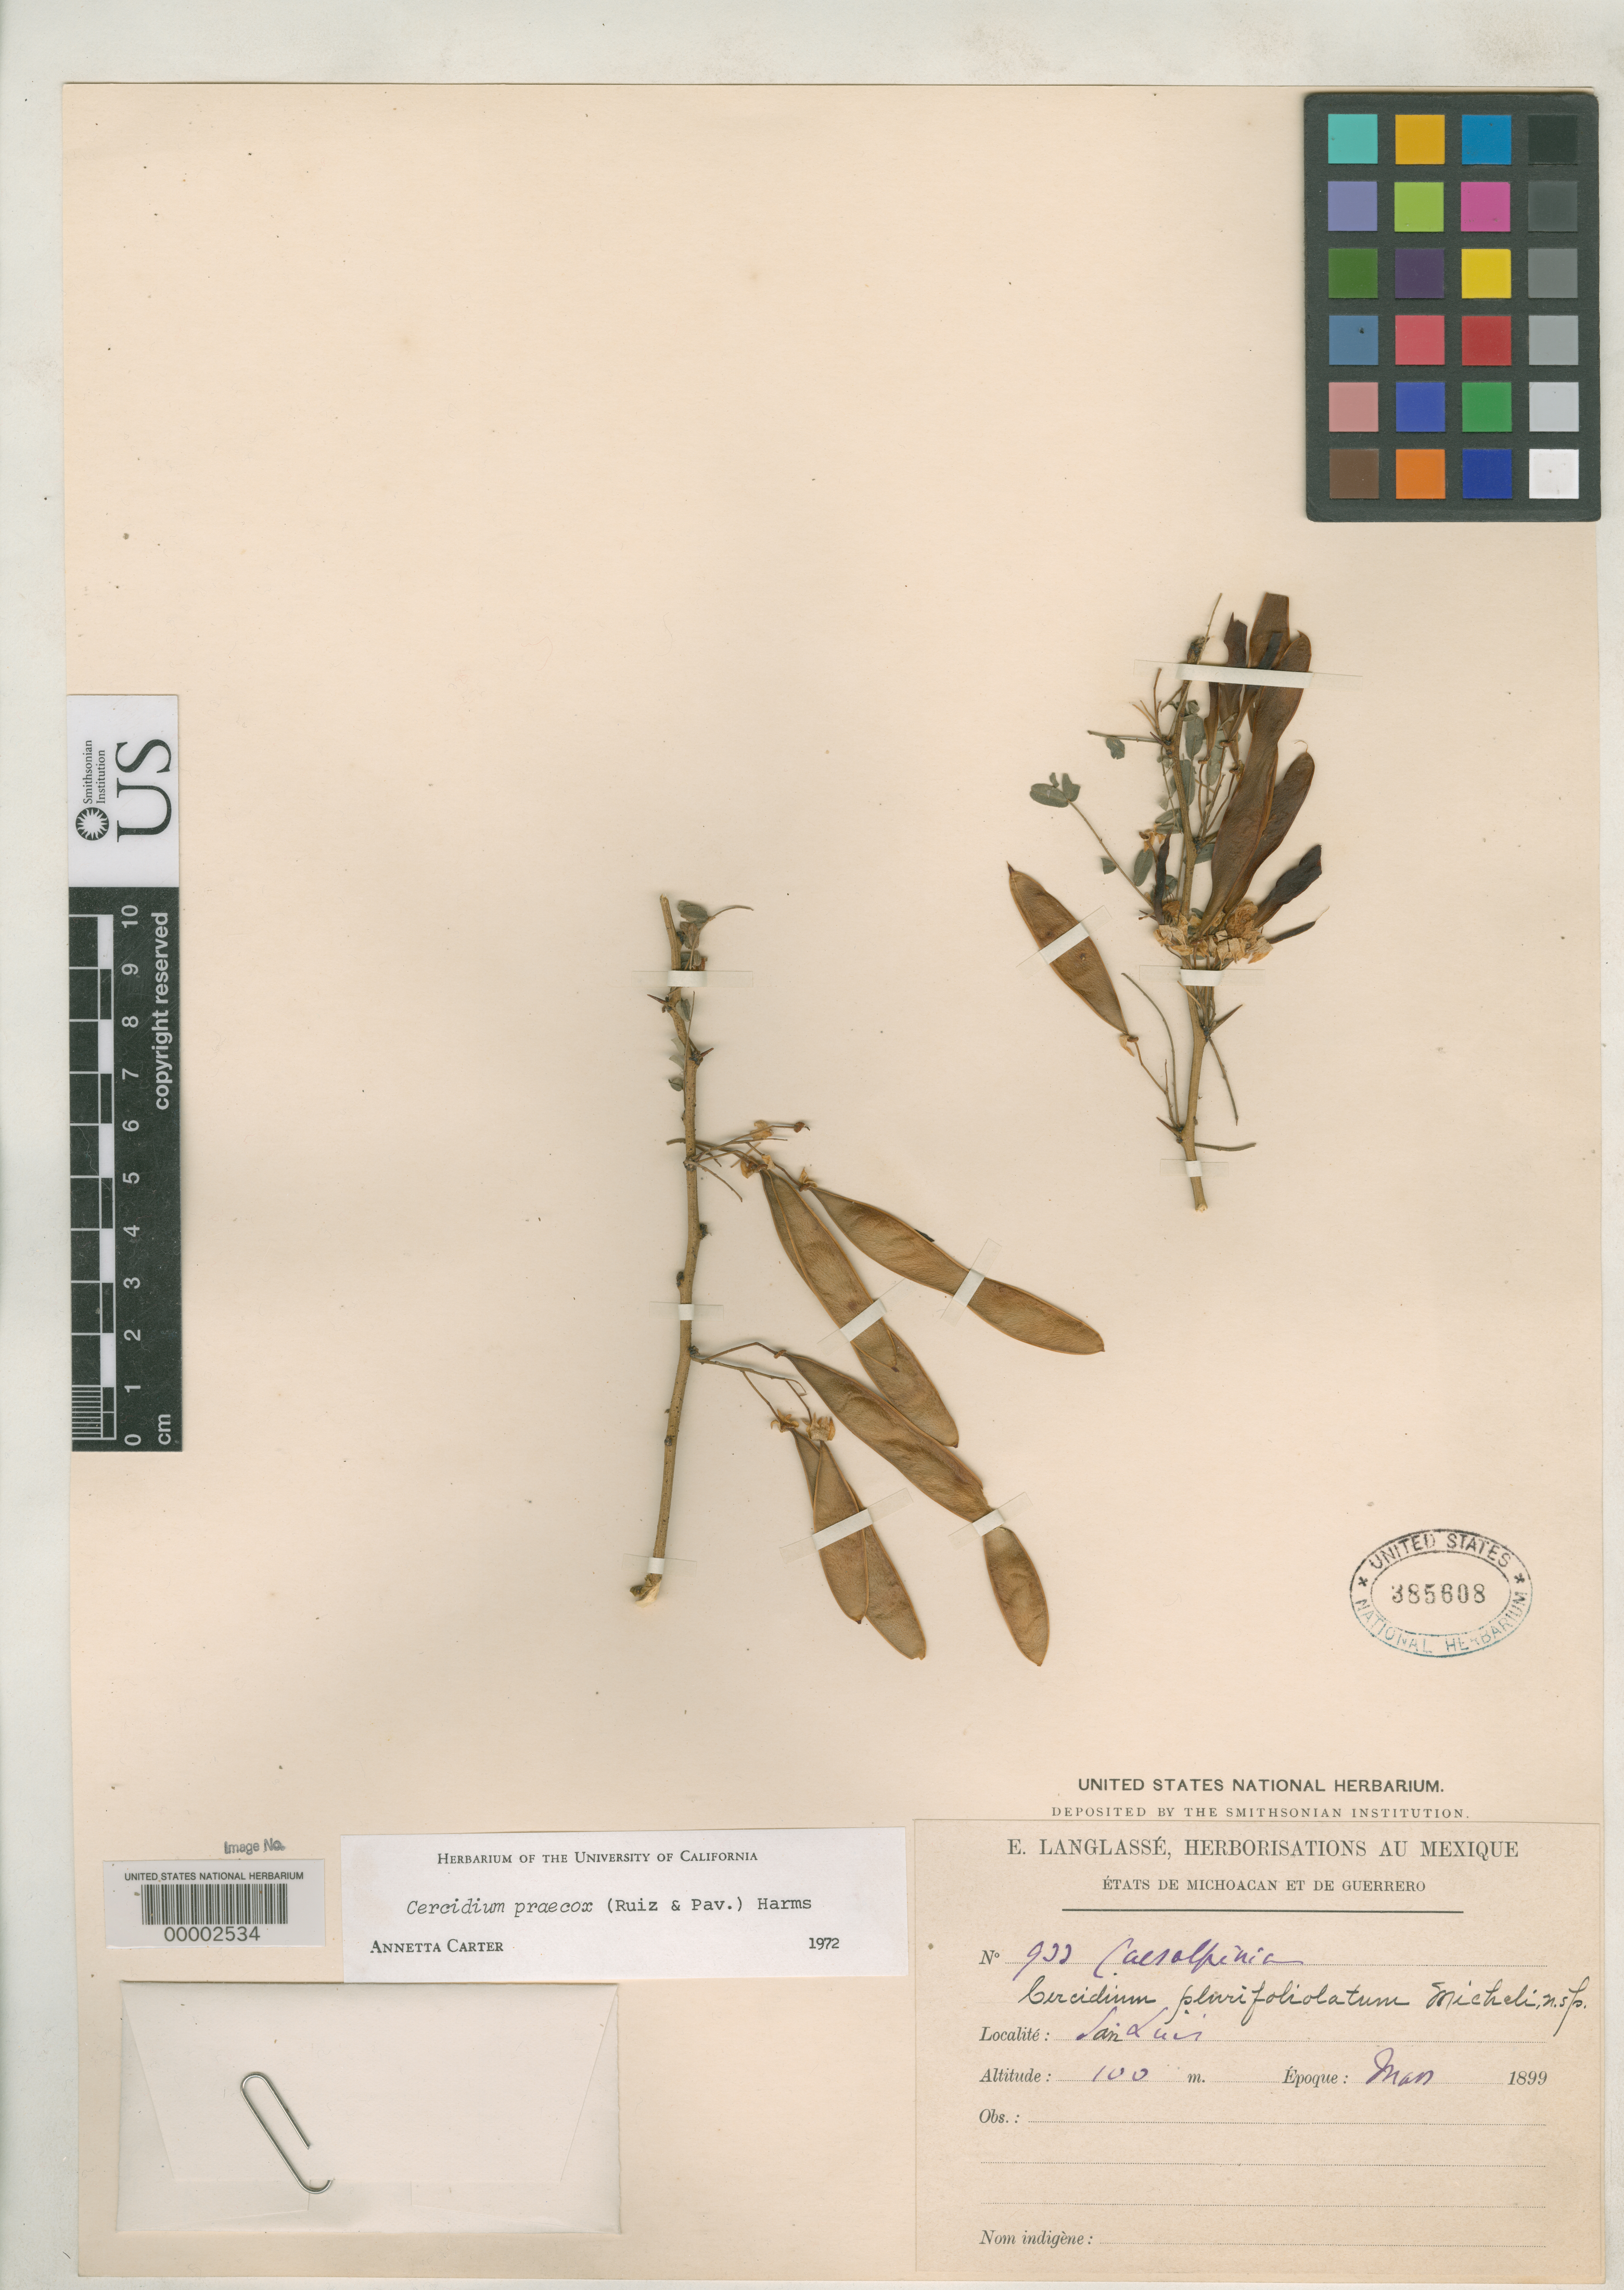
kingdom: Plantae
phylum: Tracheophyta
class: Magnoliopsida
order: Fabales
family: Fabaceae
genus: Cercidium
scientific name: Cercidium plurifoliolatum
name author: Micheli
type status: Type Collection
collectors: E. Langlassé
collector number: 933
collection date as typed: Mar 1899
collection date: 1899-03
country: Mexico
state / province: Guerrero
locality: Rio San Luis.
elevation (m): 100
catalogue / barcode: US 385608